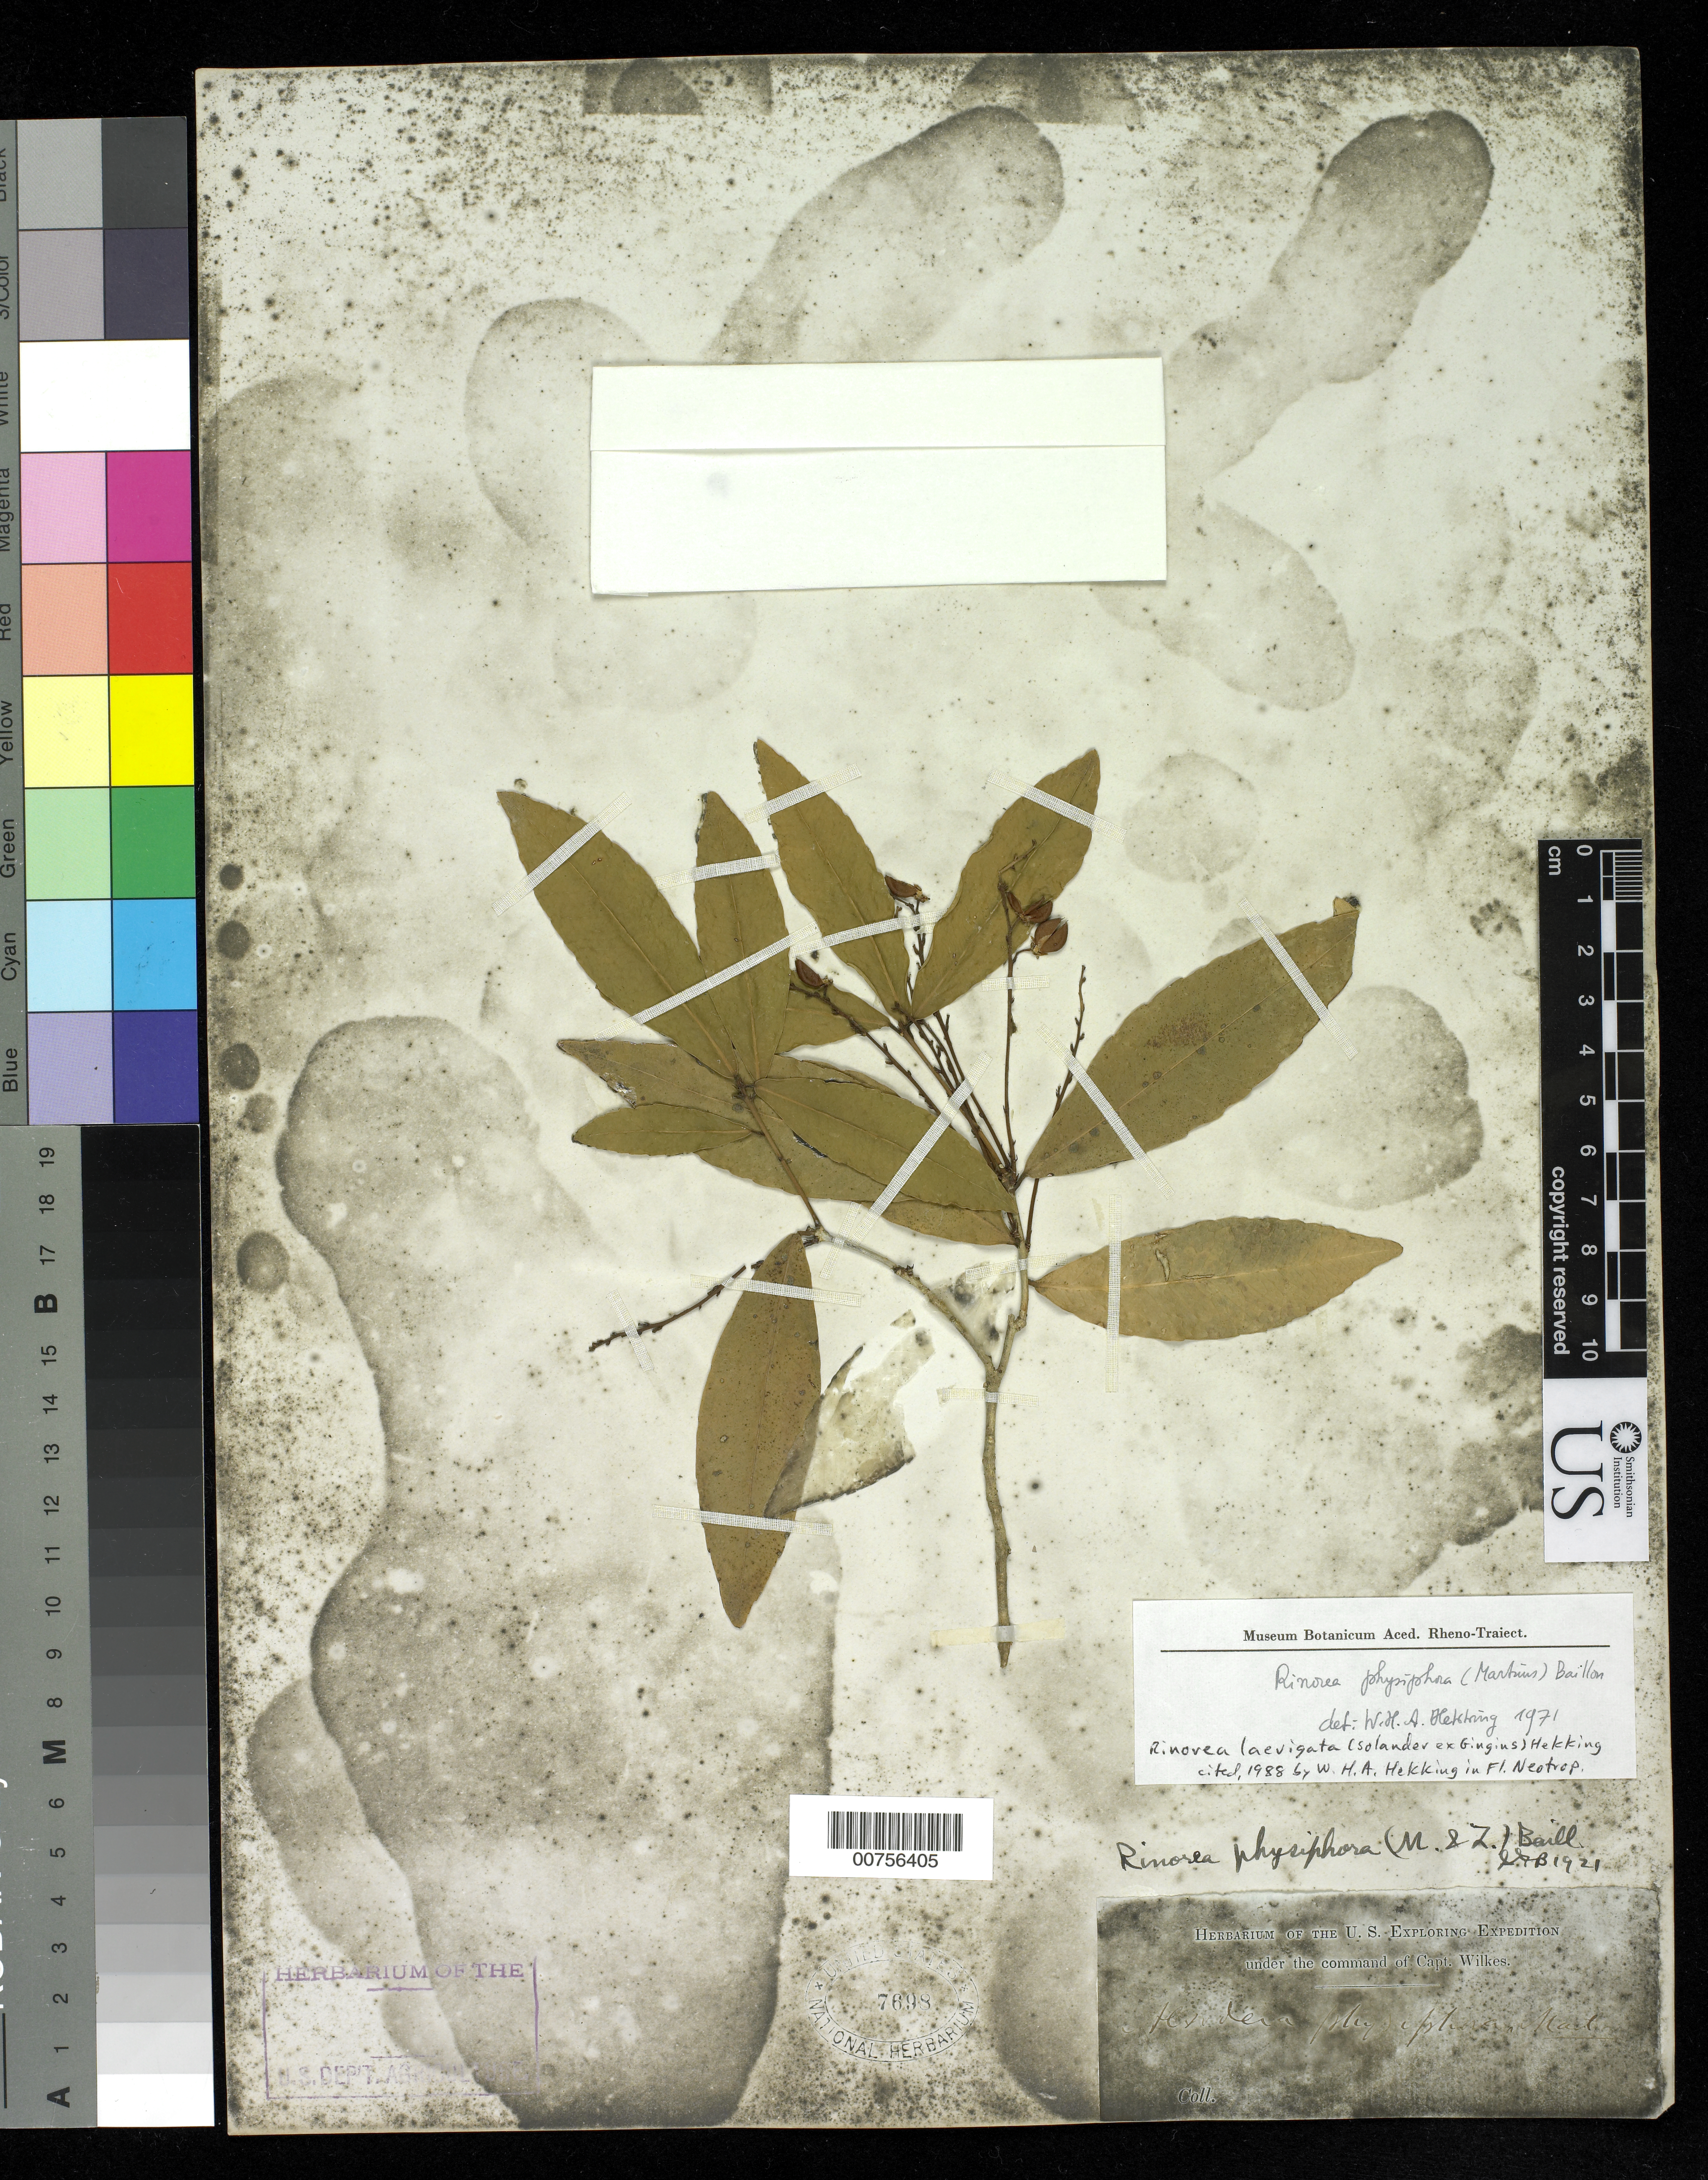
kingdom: Plantae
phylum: Tracheophyta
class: Magnoliopsida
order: Malpighiales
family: Violaceae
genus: Rinorea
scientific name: Rinorea laevigata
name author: (Sol. ex Ging.) Hekking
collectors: Wilkes Explor. Exped.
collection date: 1838/1842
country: Brazil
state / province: Rio de Janeiro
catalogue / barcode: US 7698